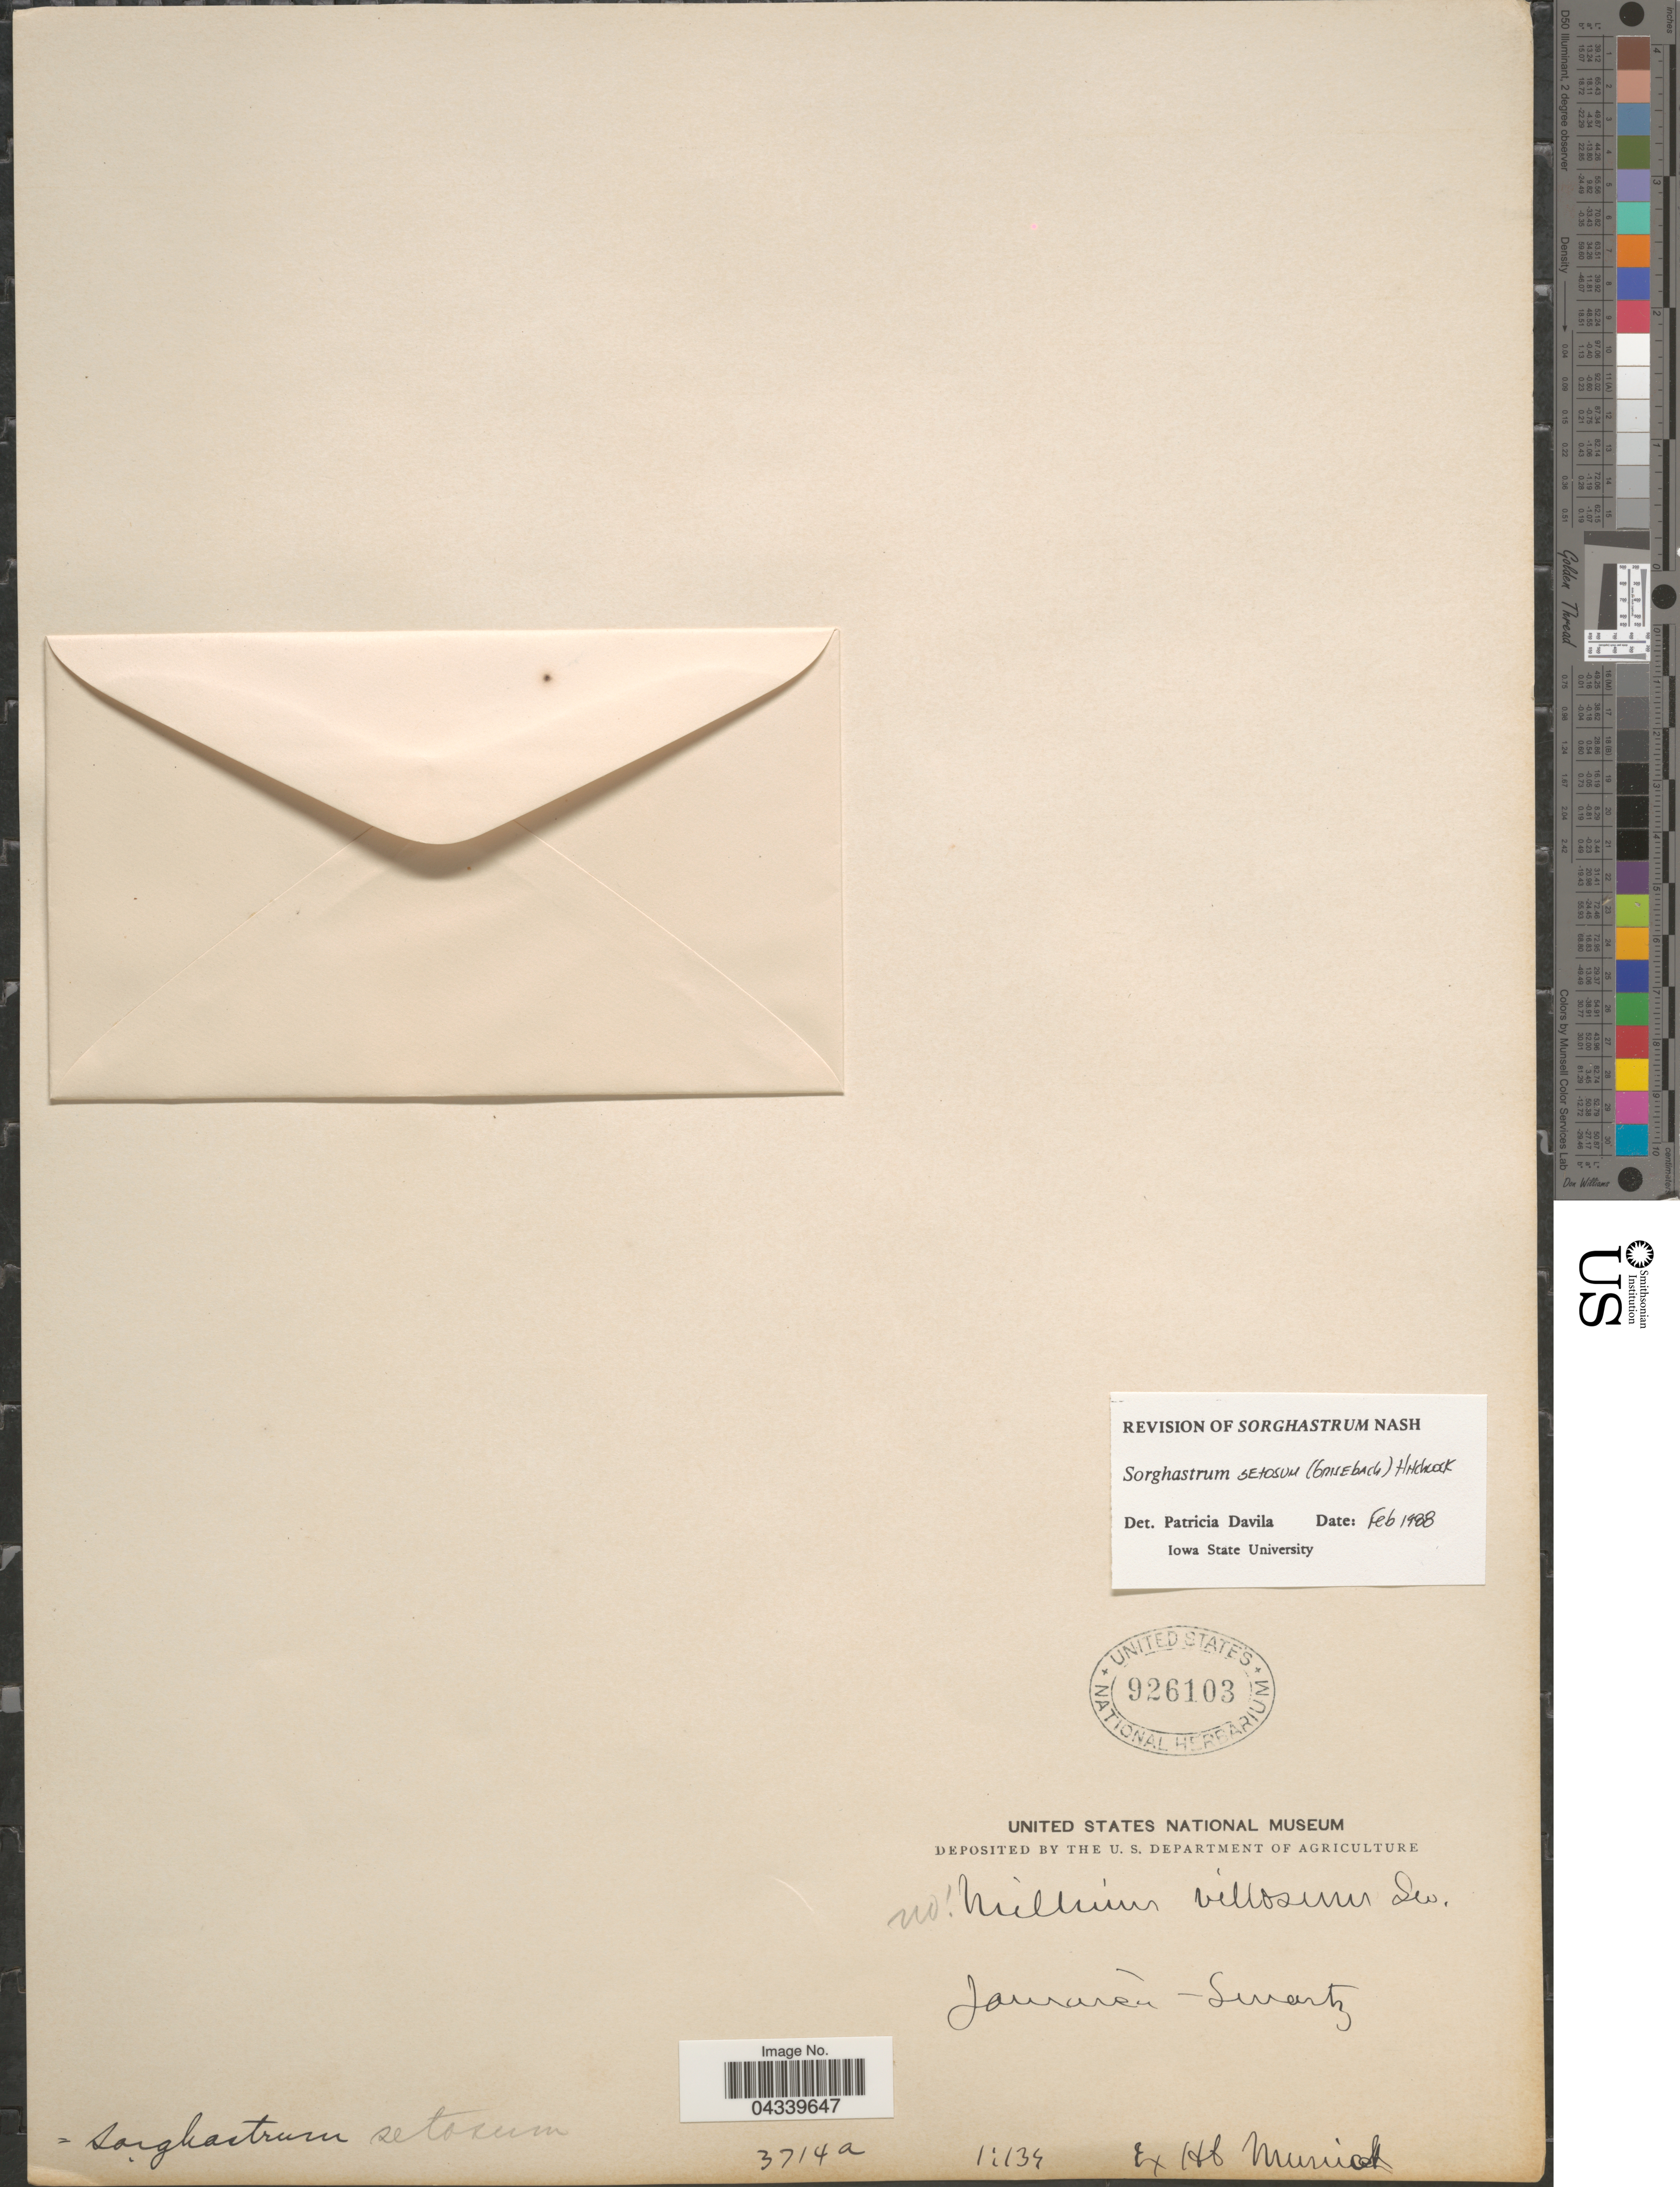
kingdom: Plantae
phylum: Tracheophyta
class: Liliopsida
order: Poales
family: Poaceae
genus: Sorghastrum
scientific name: Sorghastrum setosum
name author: (Griseb.) Hitchc.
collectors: -- Swartz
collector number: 3714a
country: Jamaica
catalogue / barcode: US 926103